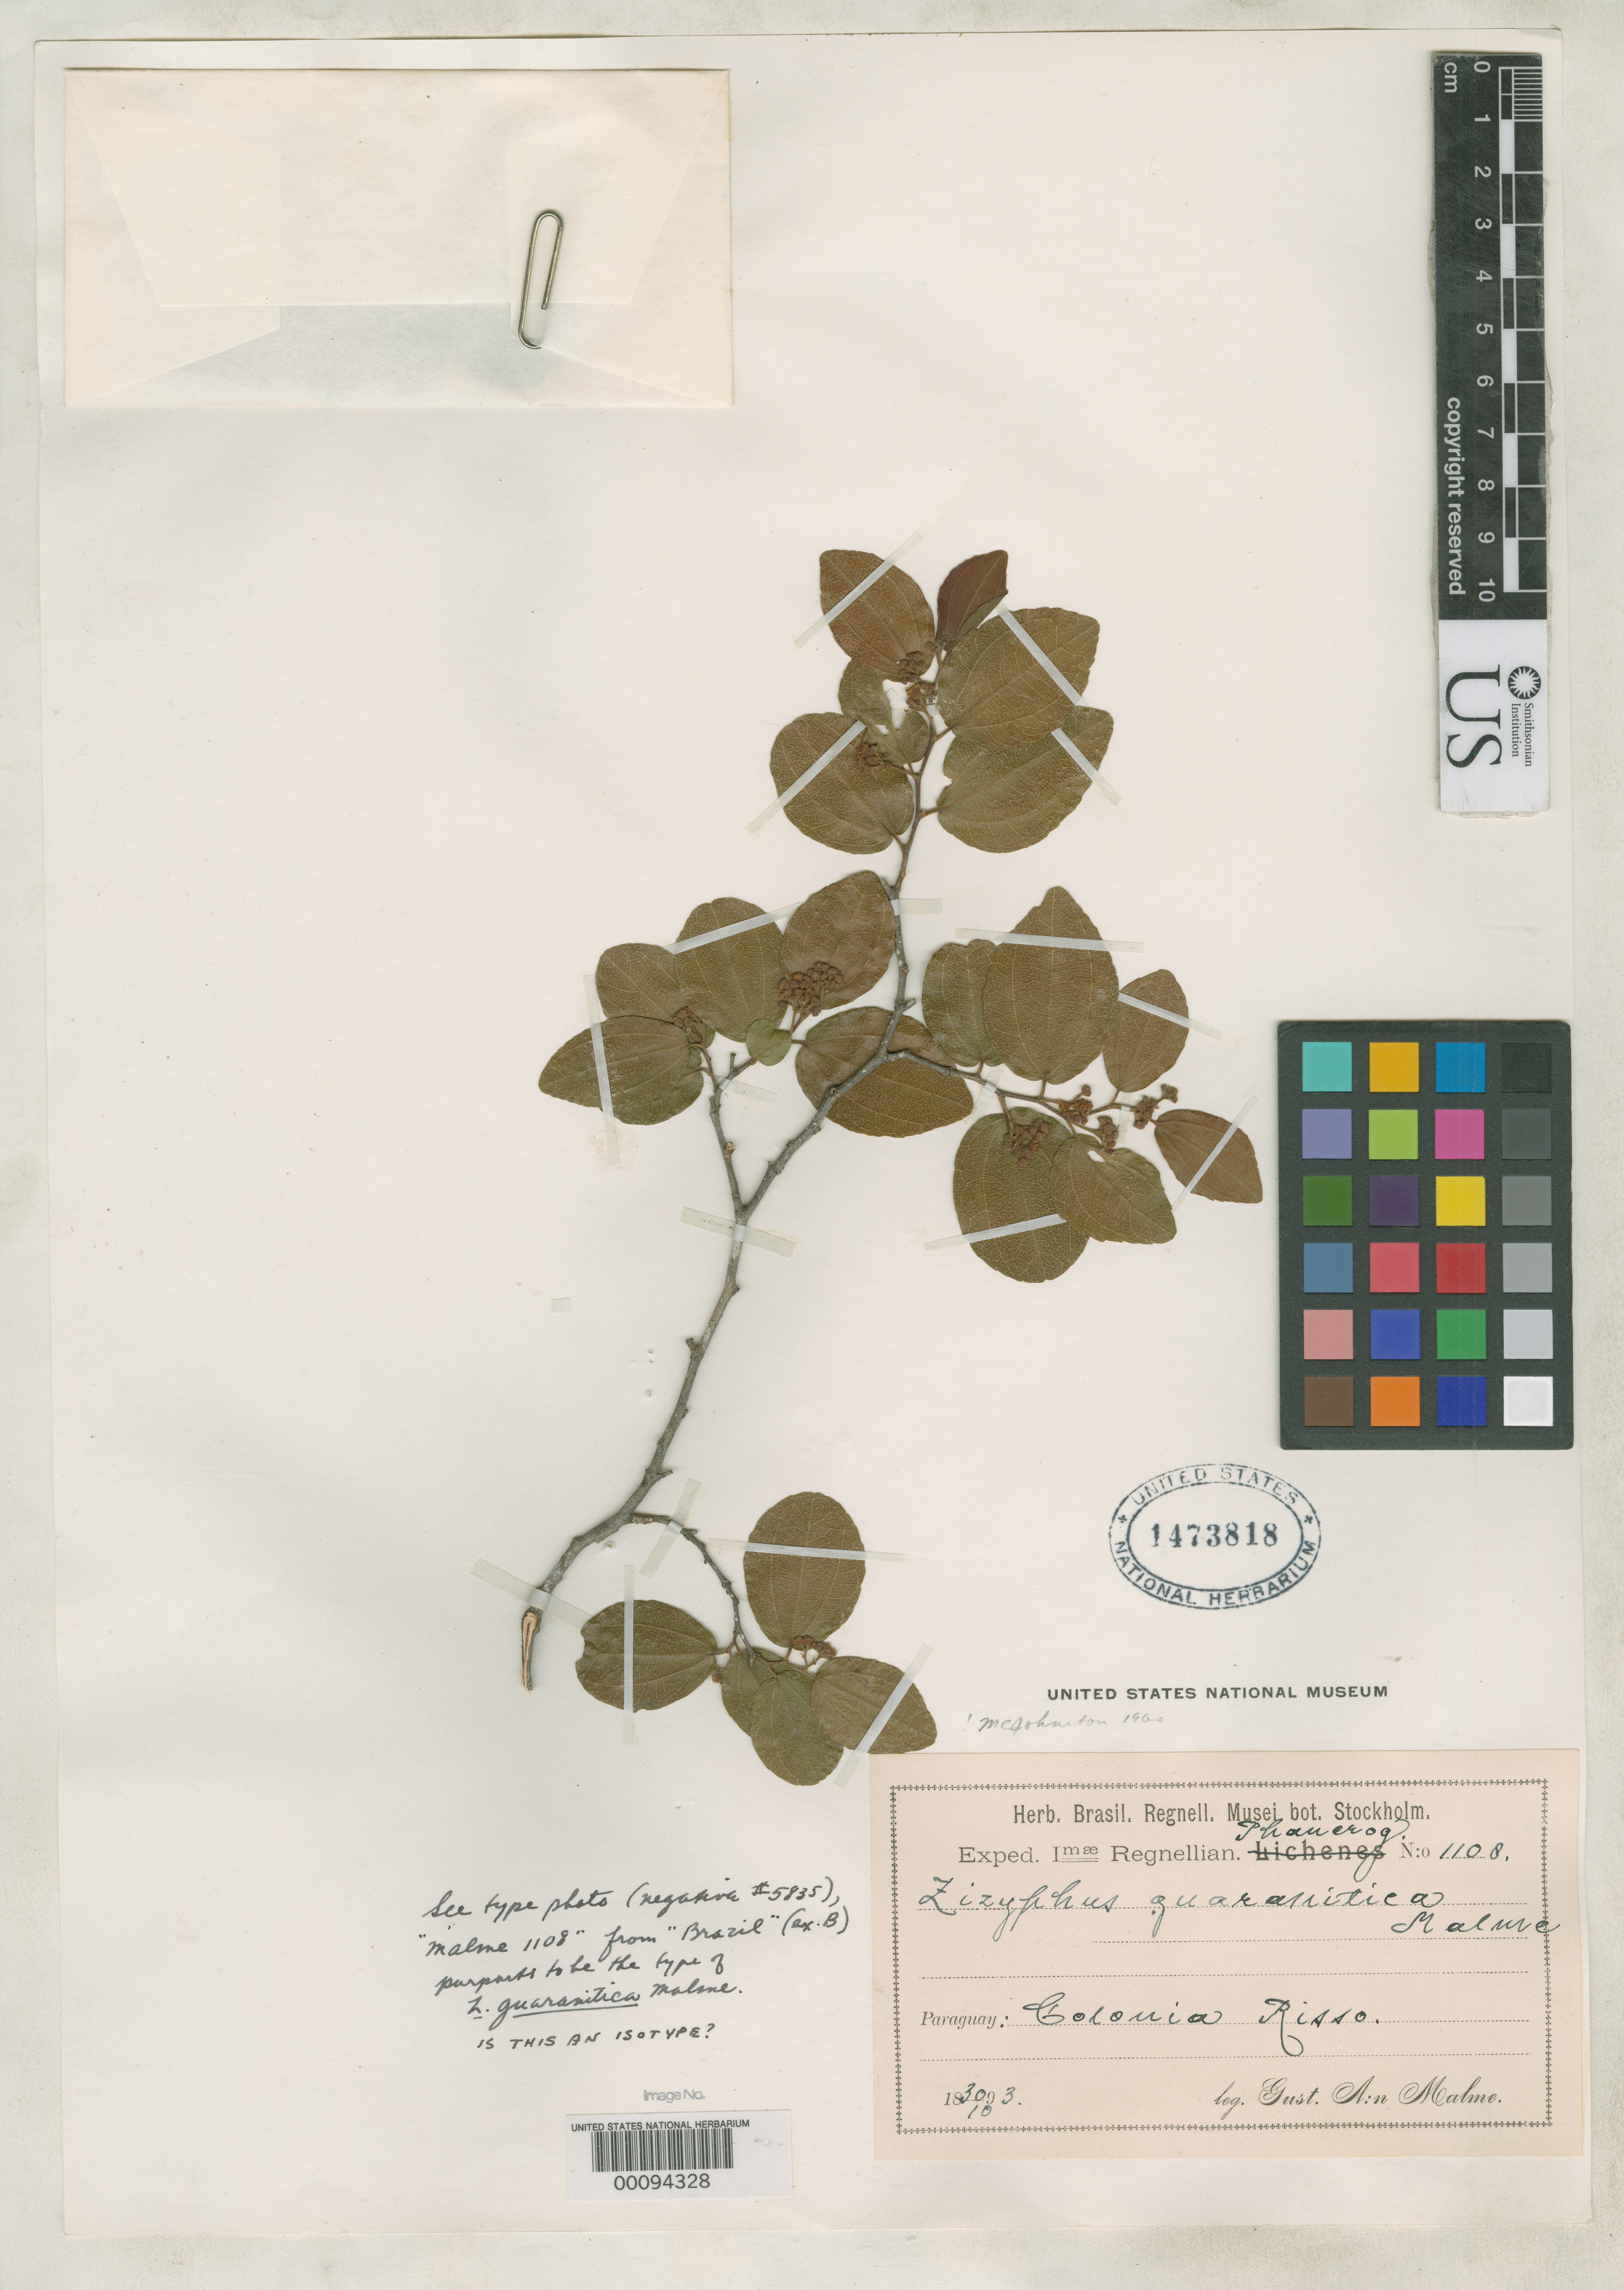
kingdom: Plantae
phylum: Tracheophyta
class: Magnoliopsida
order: Rosales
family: Rhamnaceae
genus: Ziziphus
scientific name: Ziziphus guaranitica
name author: Malme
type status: Isotype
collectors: G. O. A. Malme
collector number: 1108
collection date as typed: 30 Oct 1893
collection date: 1893-10-30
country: Paraguay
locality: Coloniarisso near Rio Apa.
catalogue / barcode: US 1473818